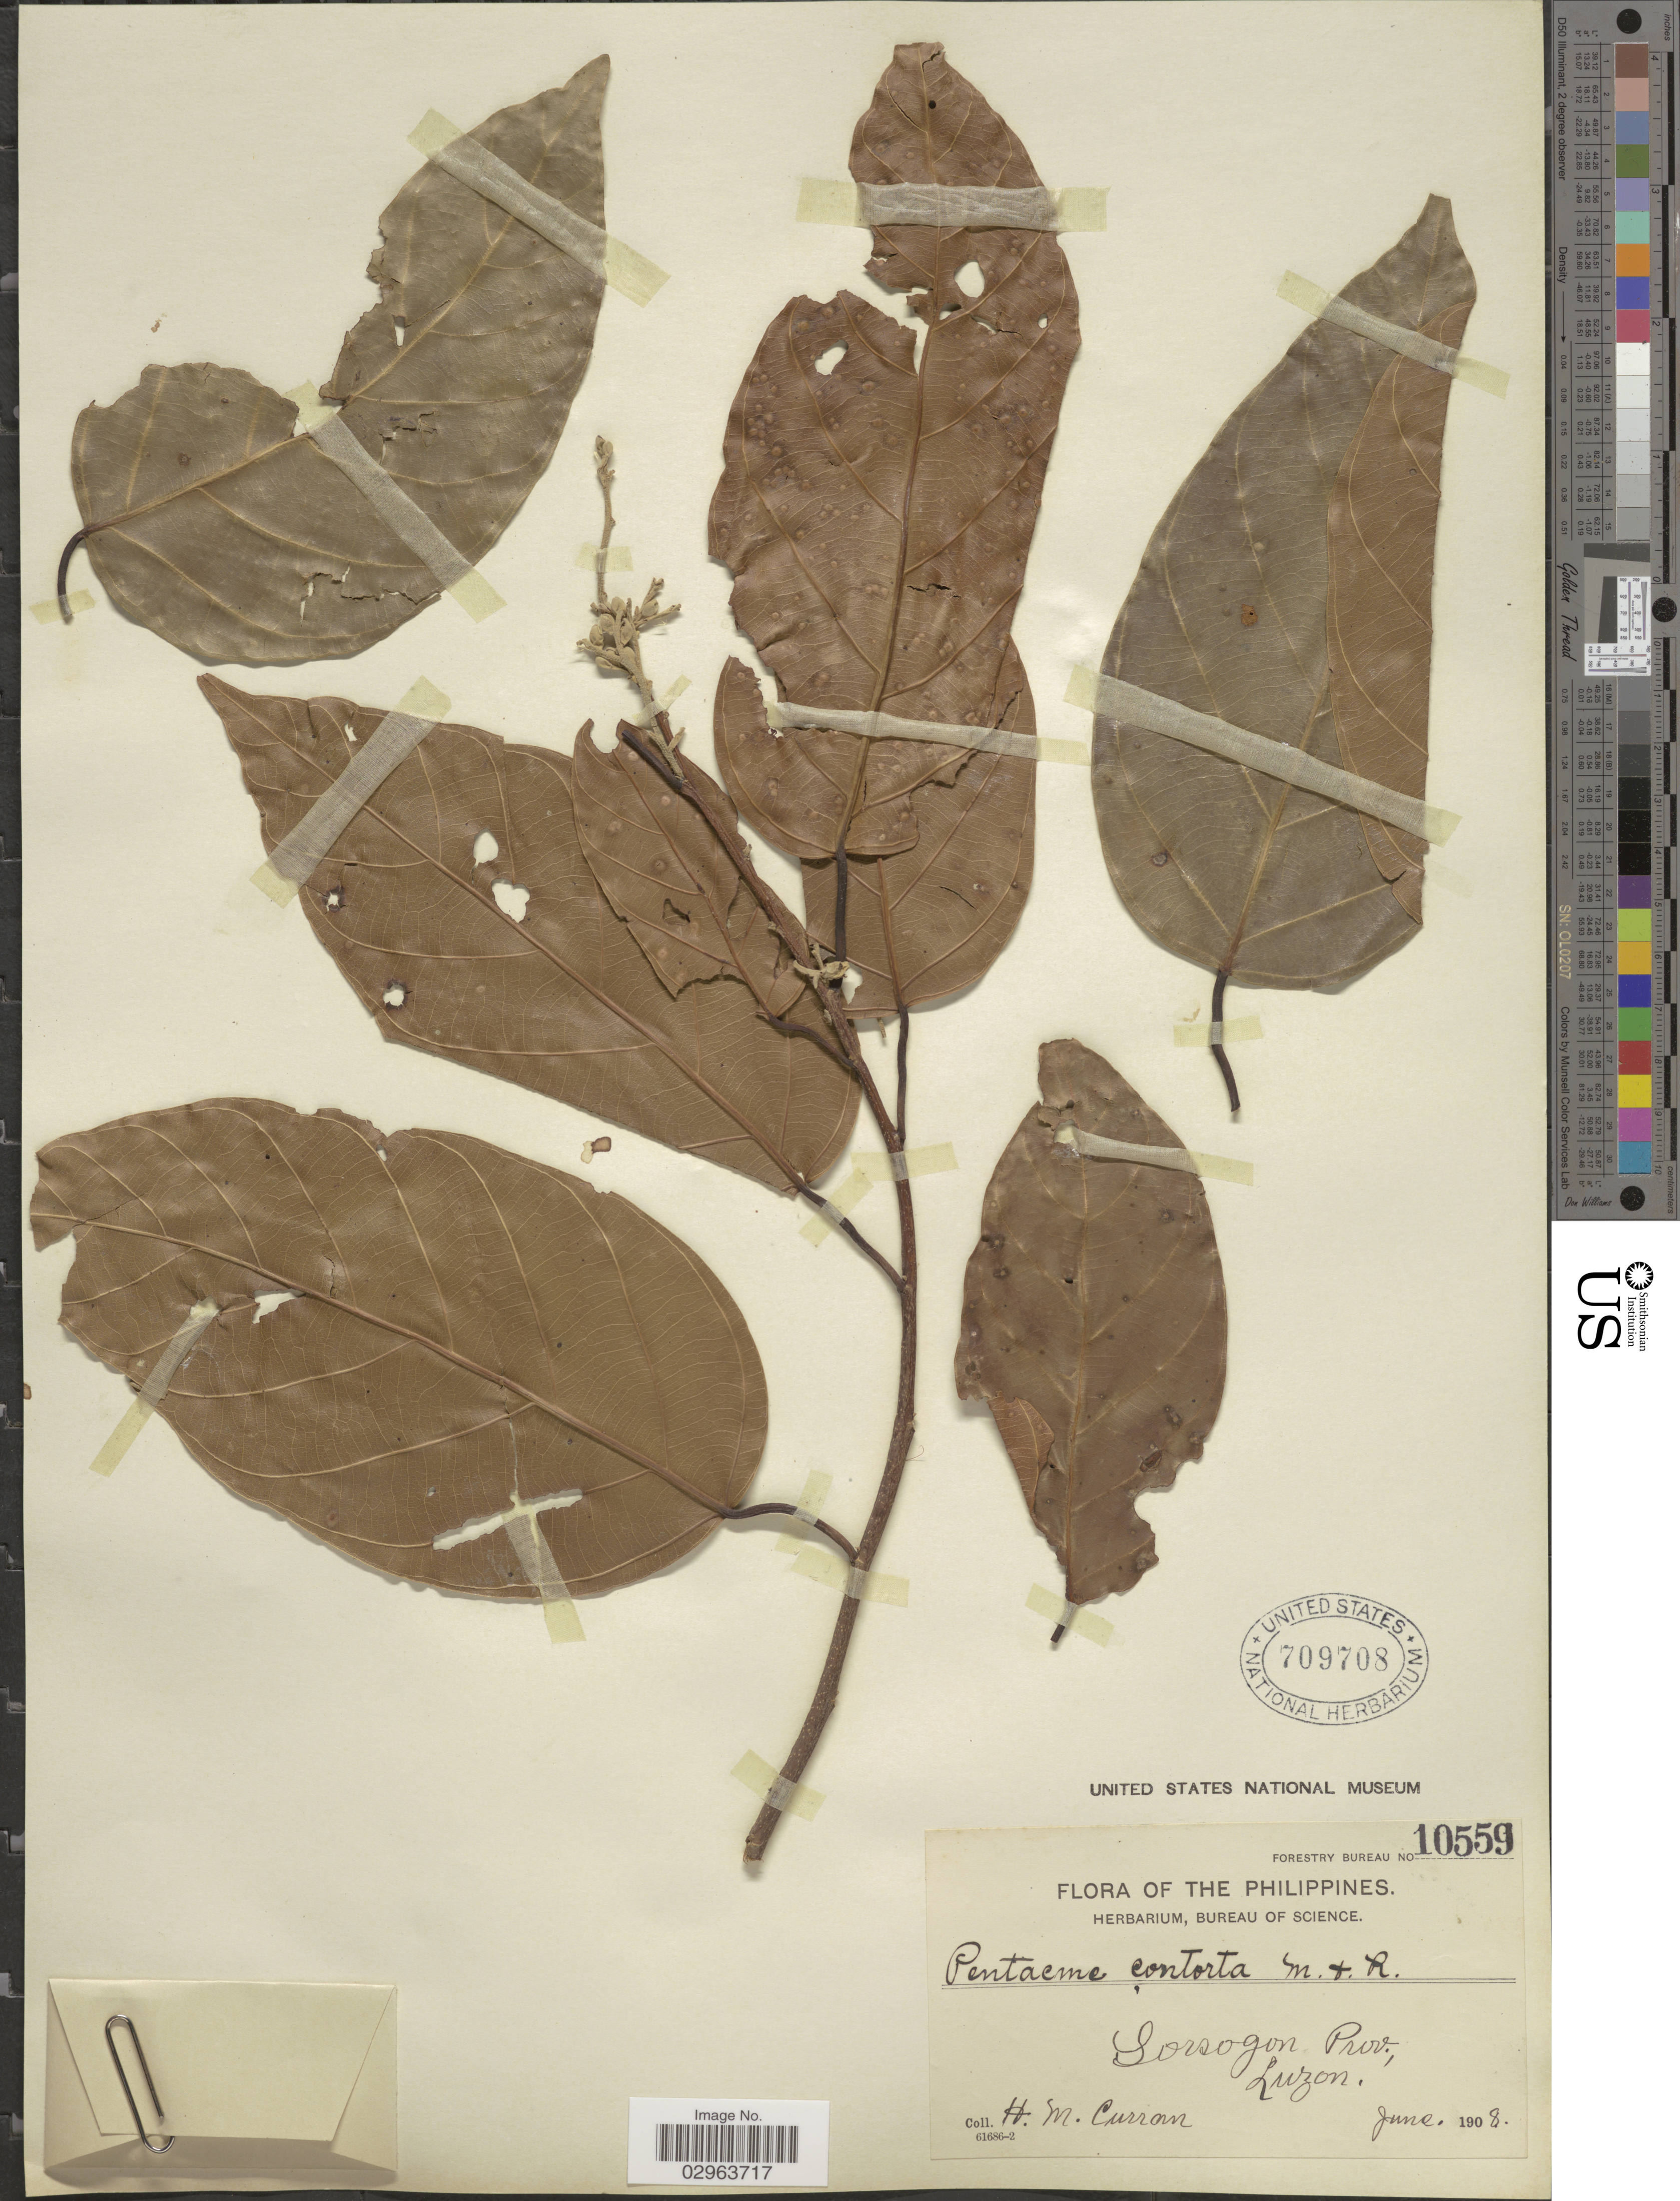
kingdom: Plantae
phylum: Tracheophyta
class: Magnoliopsida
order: Malvales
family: Dipterocarpaceae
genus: Pentacme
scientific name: Pentacme contorta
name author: (S. Vidal) Merr. & Rolfe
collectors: H. M. Curran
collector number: Forestry Bureau 10559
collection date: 1908-06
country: Philippines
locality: Sorsogon Prov., Luzon.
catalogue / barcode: US 709708